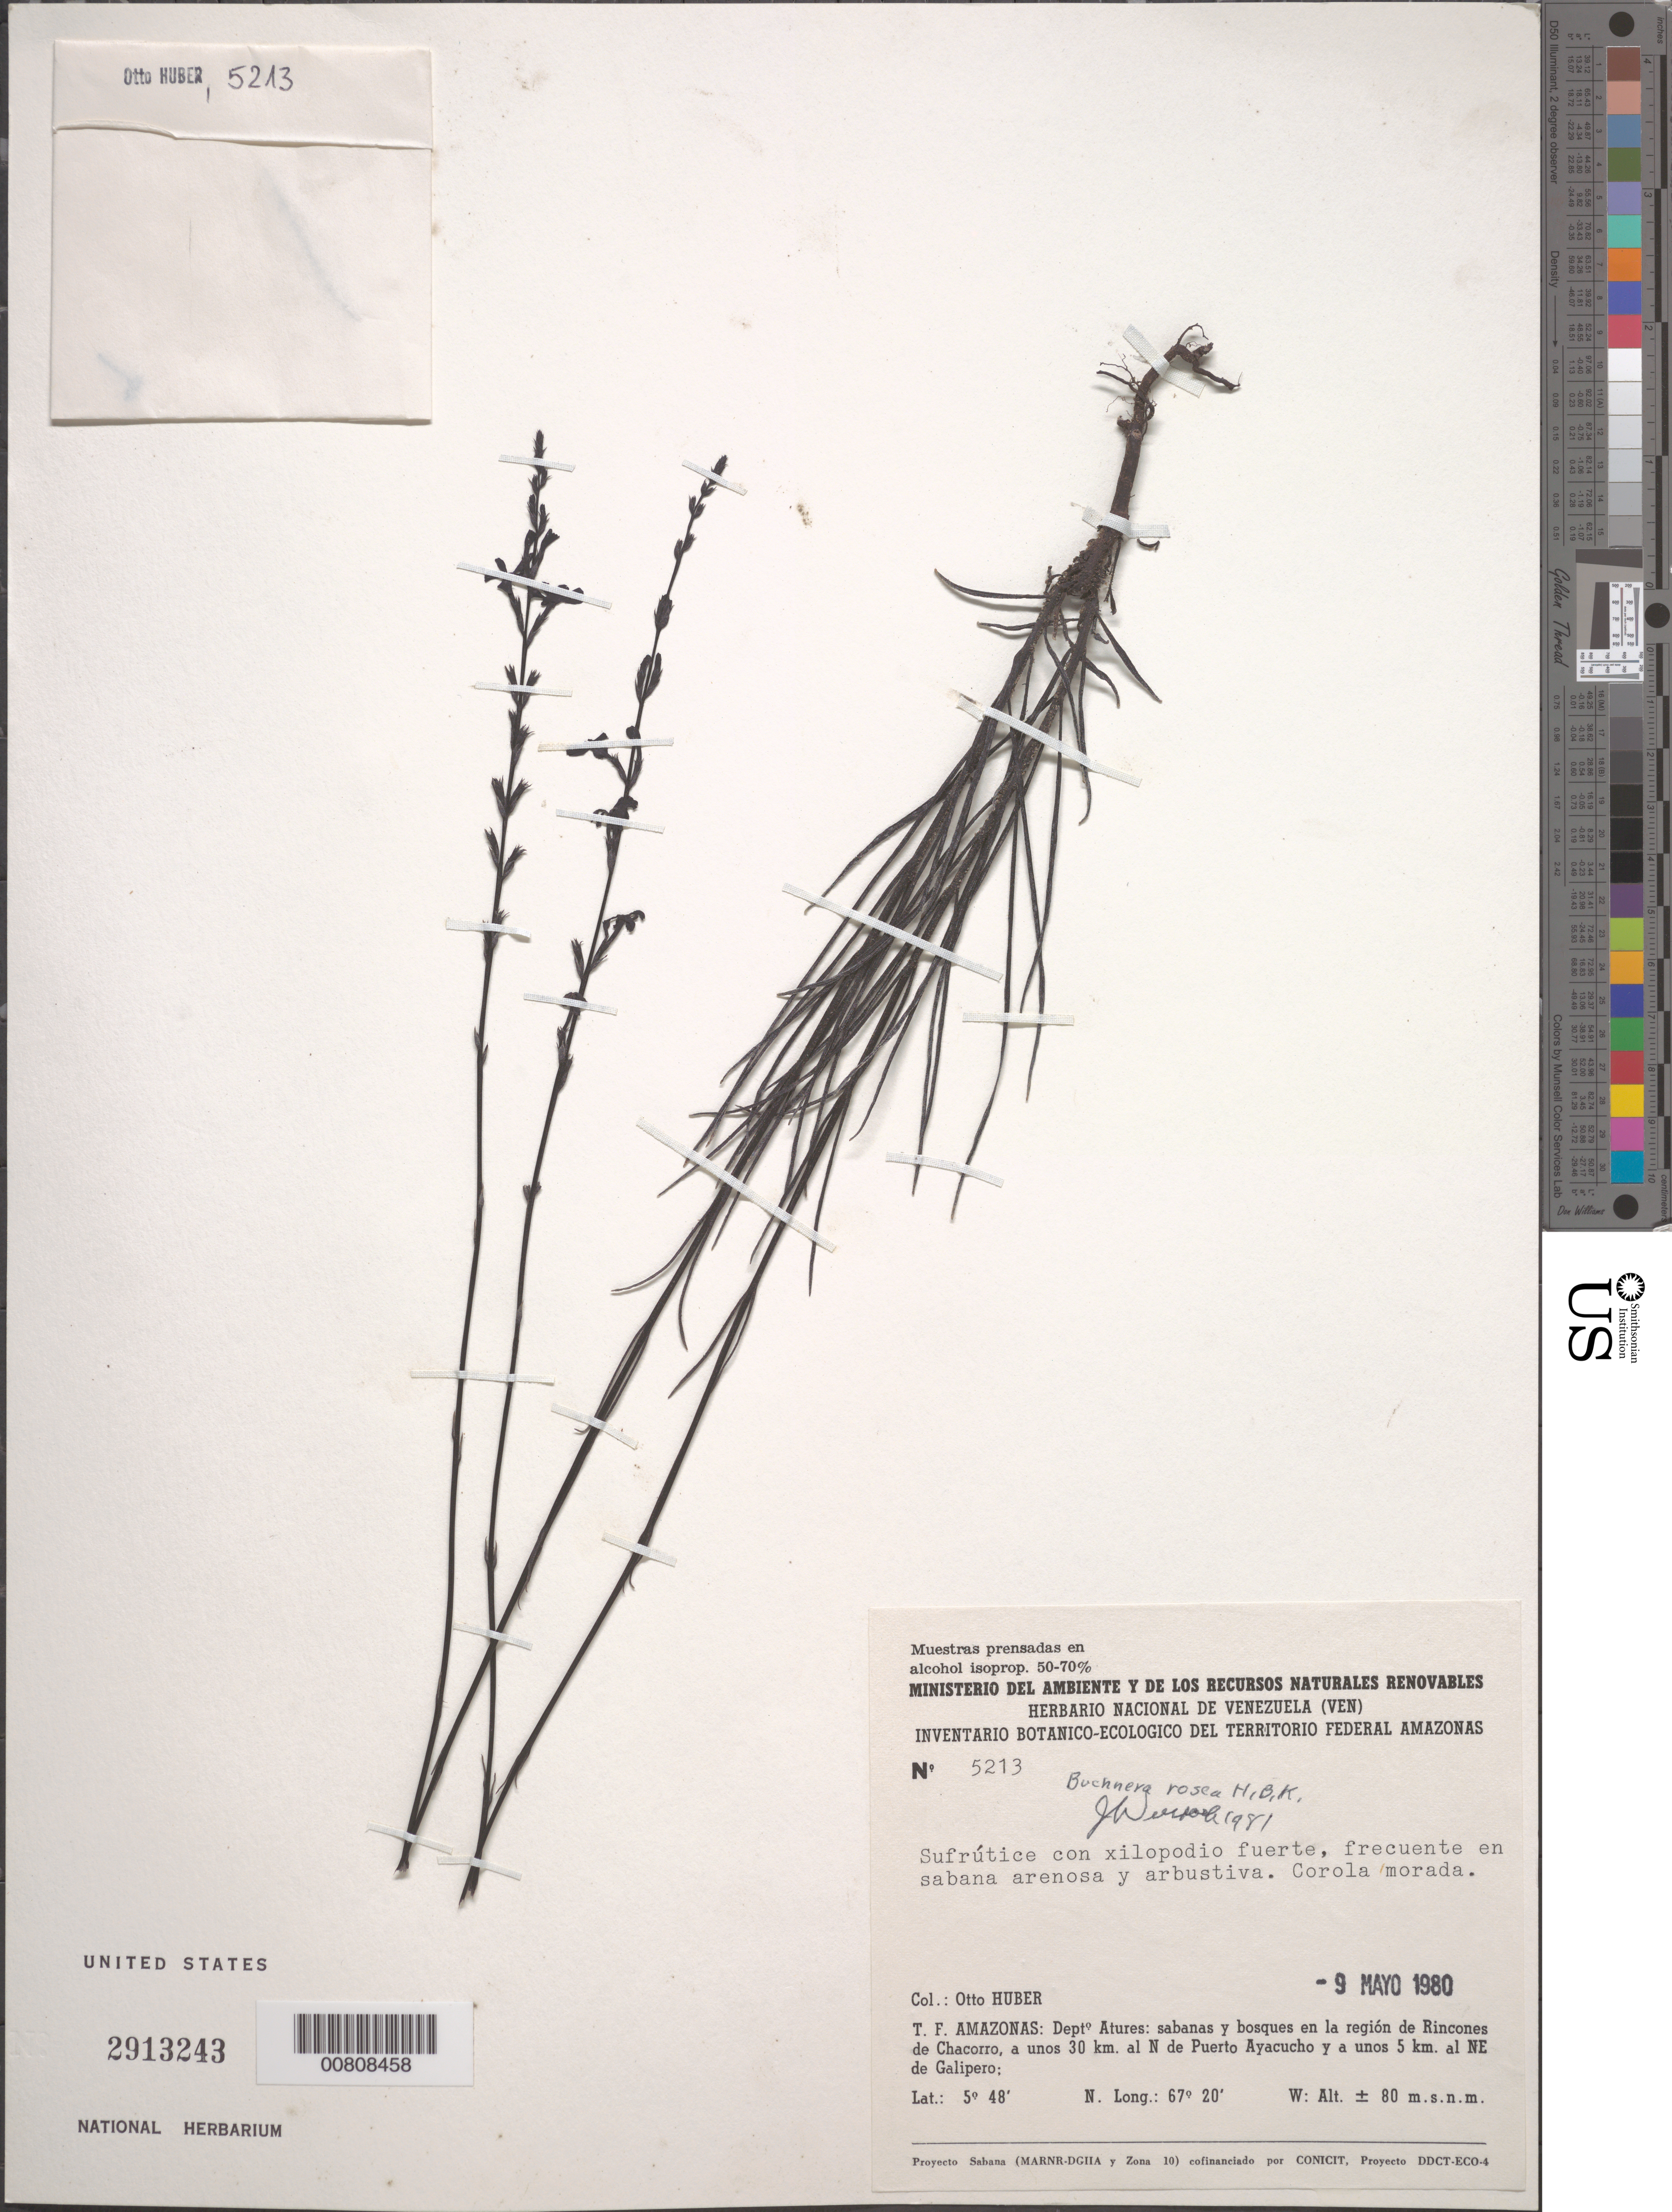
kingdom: Plantae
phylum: Tracheophyta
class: Magnoliopsida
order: Lamiales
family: Orobanchaceae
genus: Buchnera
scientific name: Buchnera rosea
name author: Kunth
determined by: Wurdack, John J., (US), US (UNITED STATES)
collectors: O. Huber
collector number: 5213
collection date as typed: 9-May-80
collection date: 1980-05-09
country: Venezuela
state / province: Amazonas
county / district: Atures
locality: Rincones de Chacorro, 30 km N de Puerto Ayacucho, 5 km NE Galipero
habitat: Sabana arenosa y arbustiva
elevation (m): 80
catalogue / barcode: US 2913243